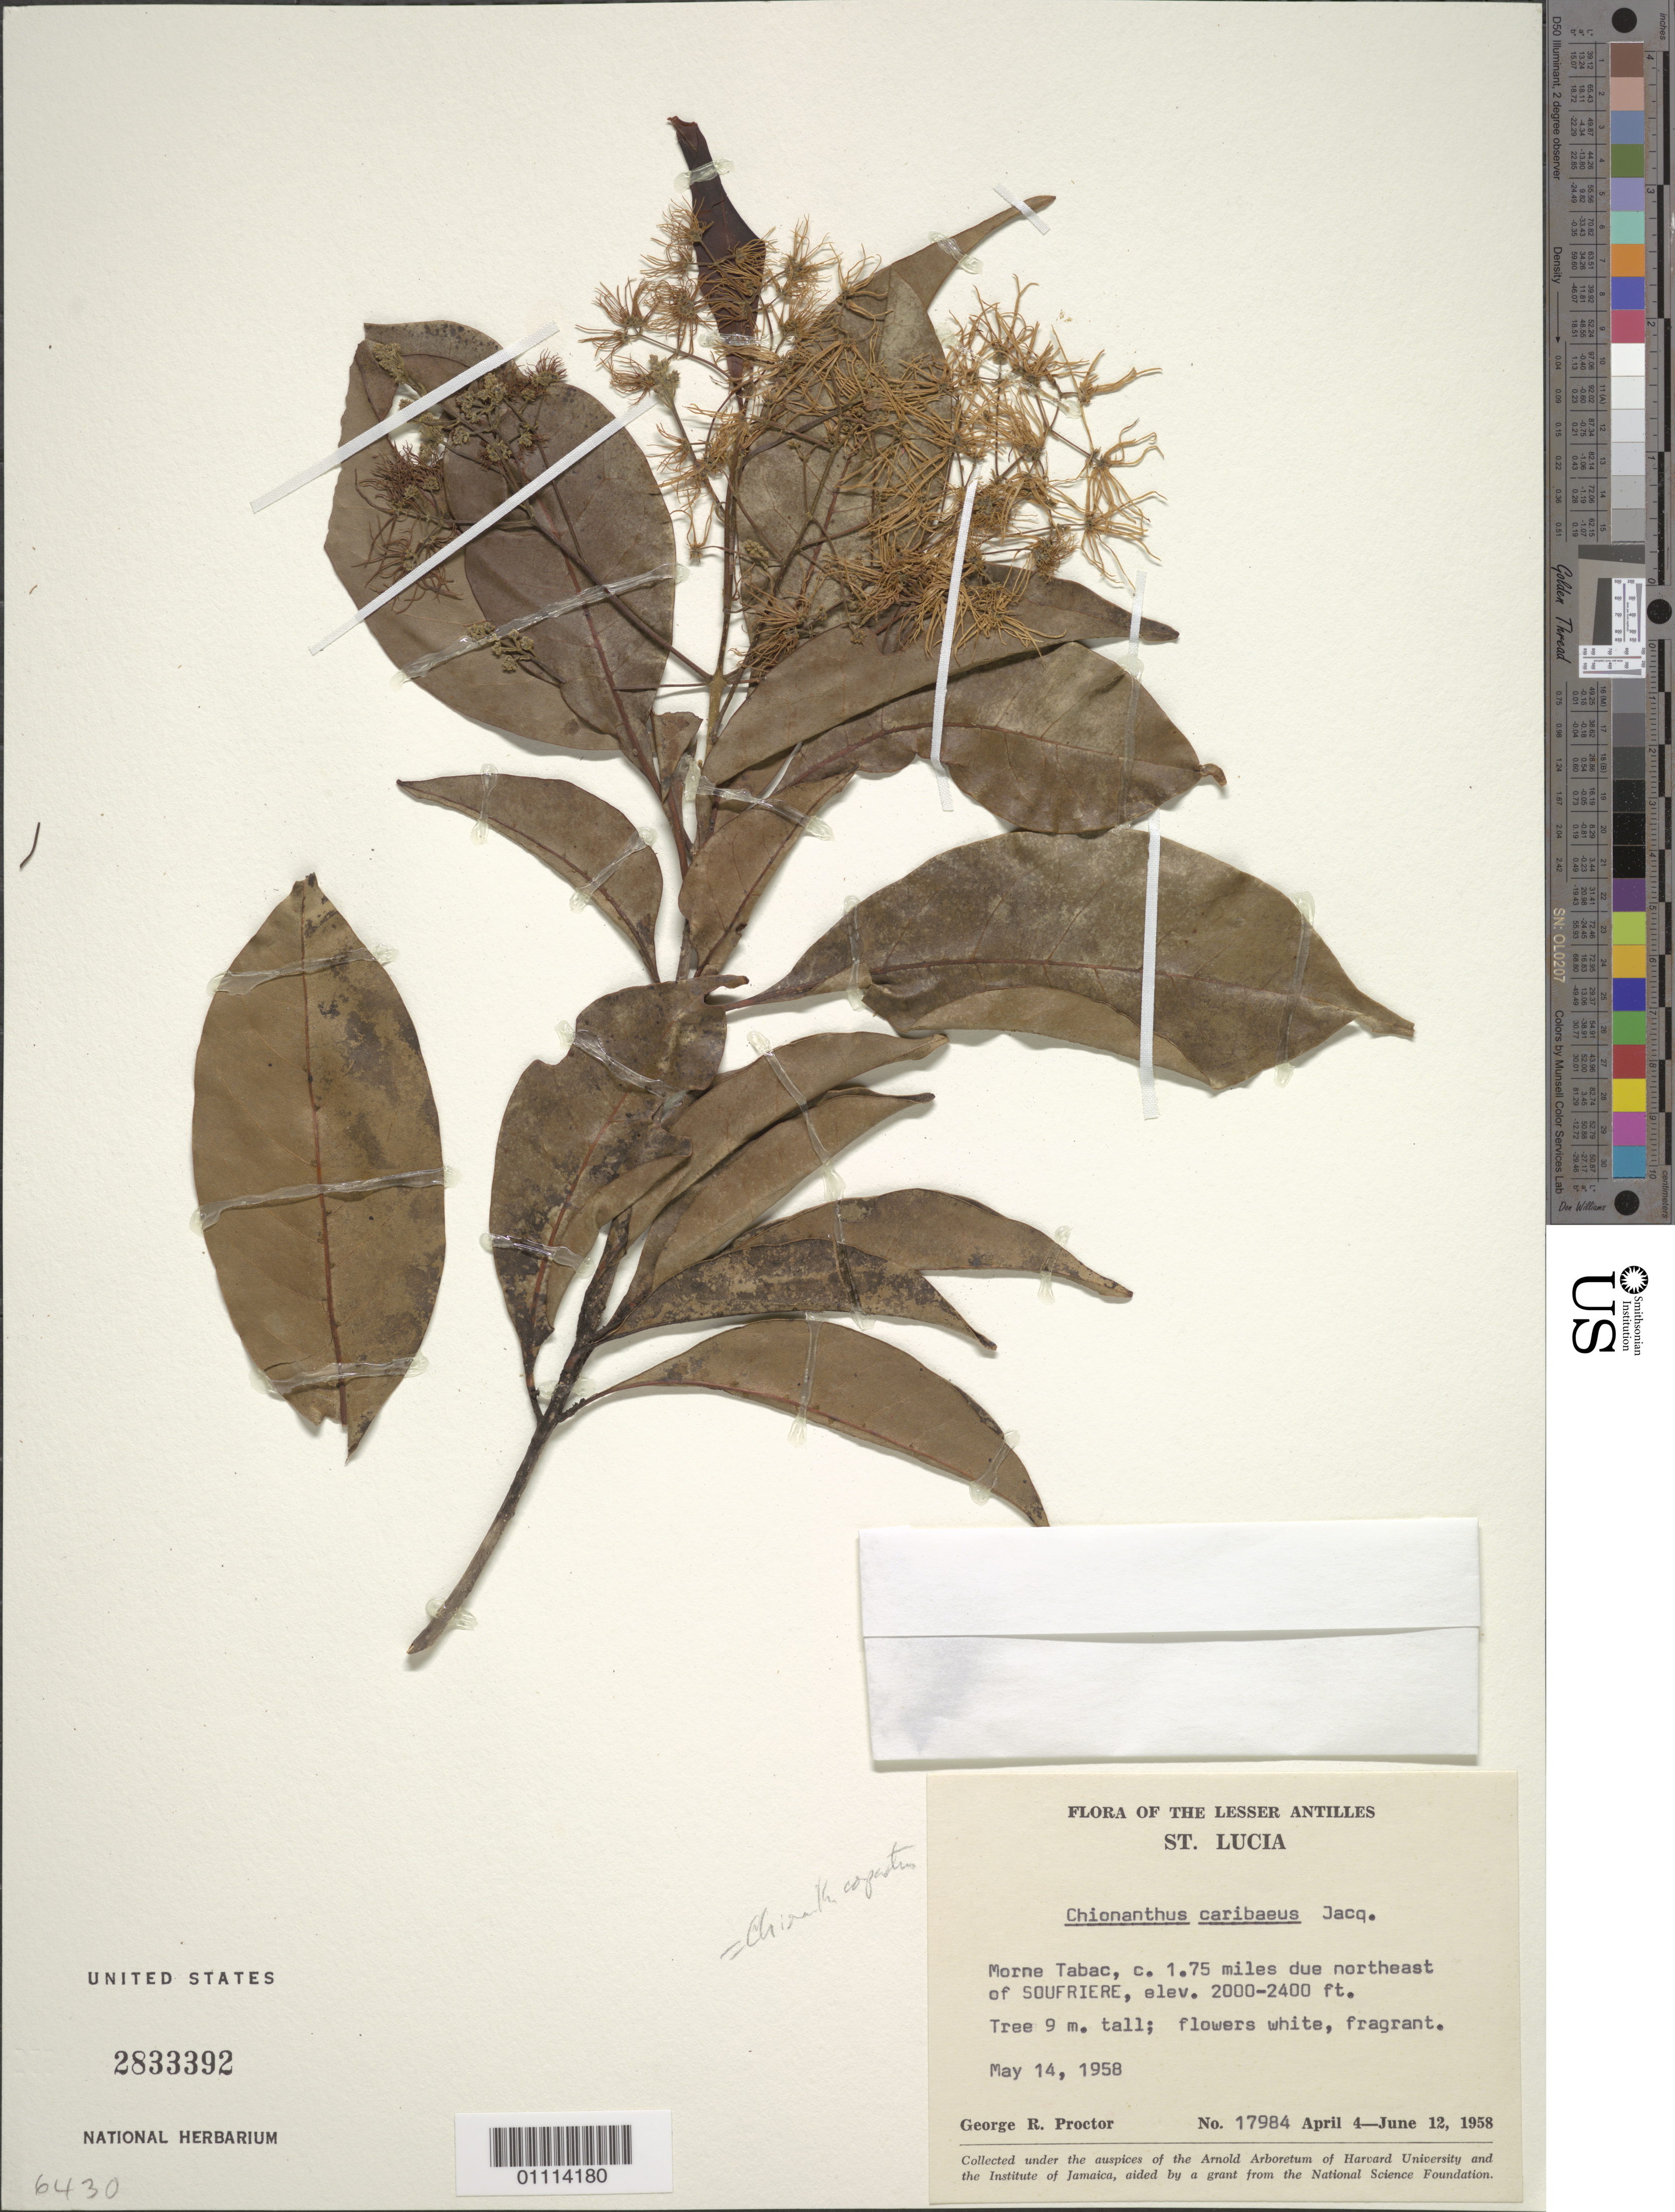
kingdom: Plantae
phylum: Tracheophyta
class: Magnoliopsida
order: Lamiales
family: Oleaceae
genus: Chionanthus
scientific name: Chionanthus compactus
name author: Sw.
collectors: G. R. Proctor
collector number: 17984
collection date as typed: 14 May 1958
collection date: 1958-05-14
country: St. Lucia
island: St. Lucia I.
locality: Morne Tabac, c. 1.75 miles due NE of Soufriere.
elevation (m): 610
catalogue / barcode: US 2833392